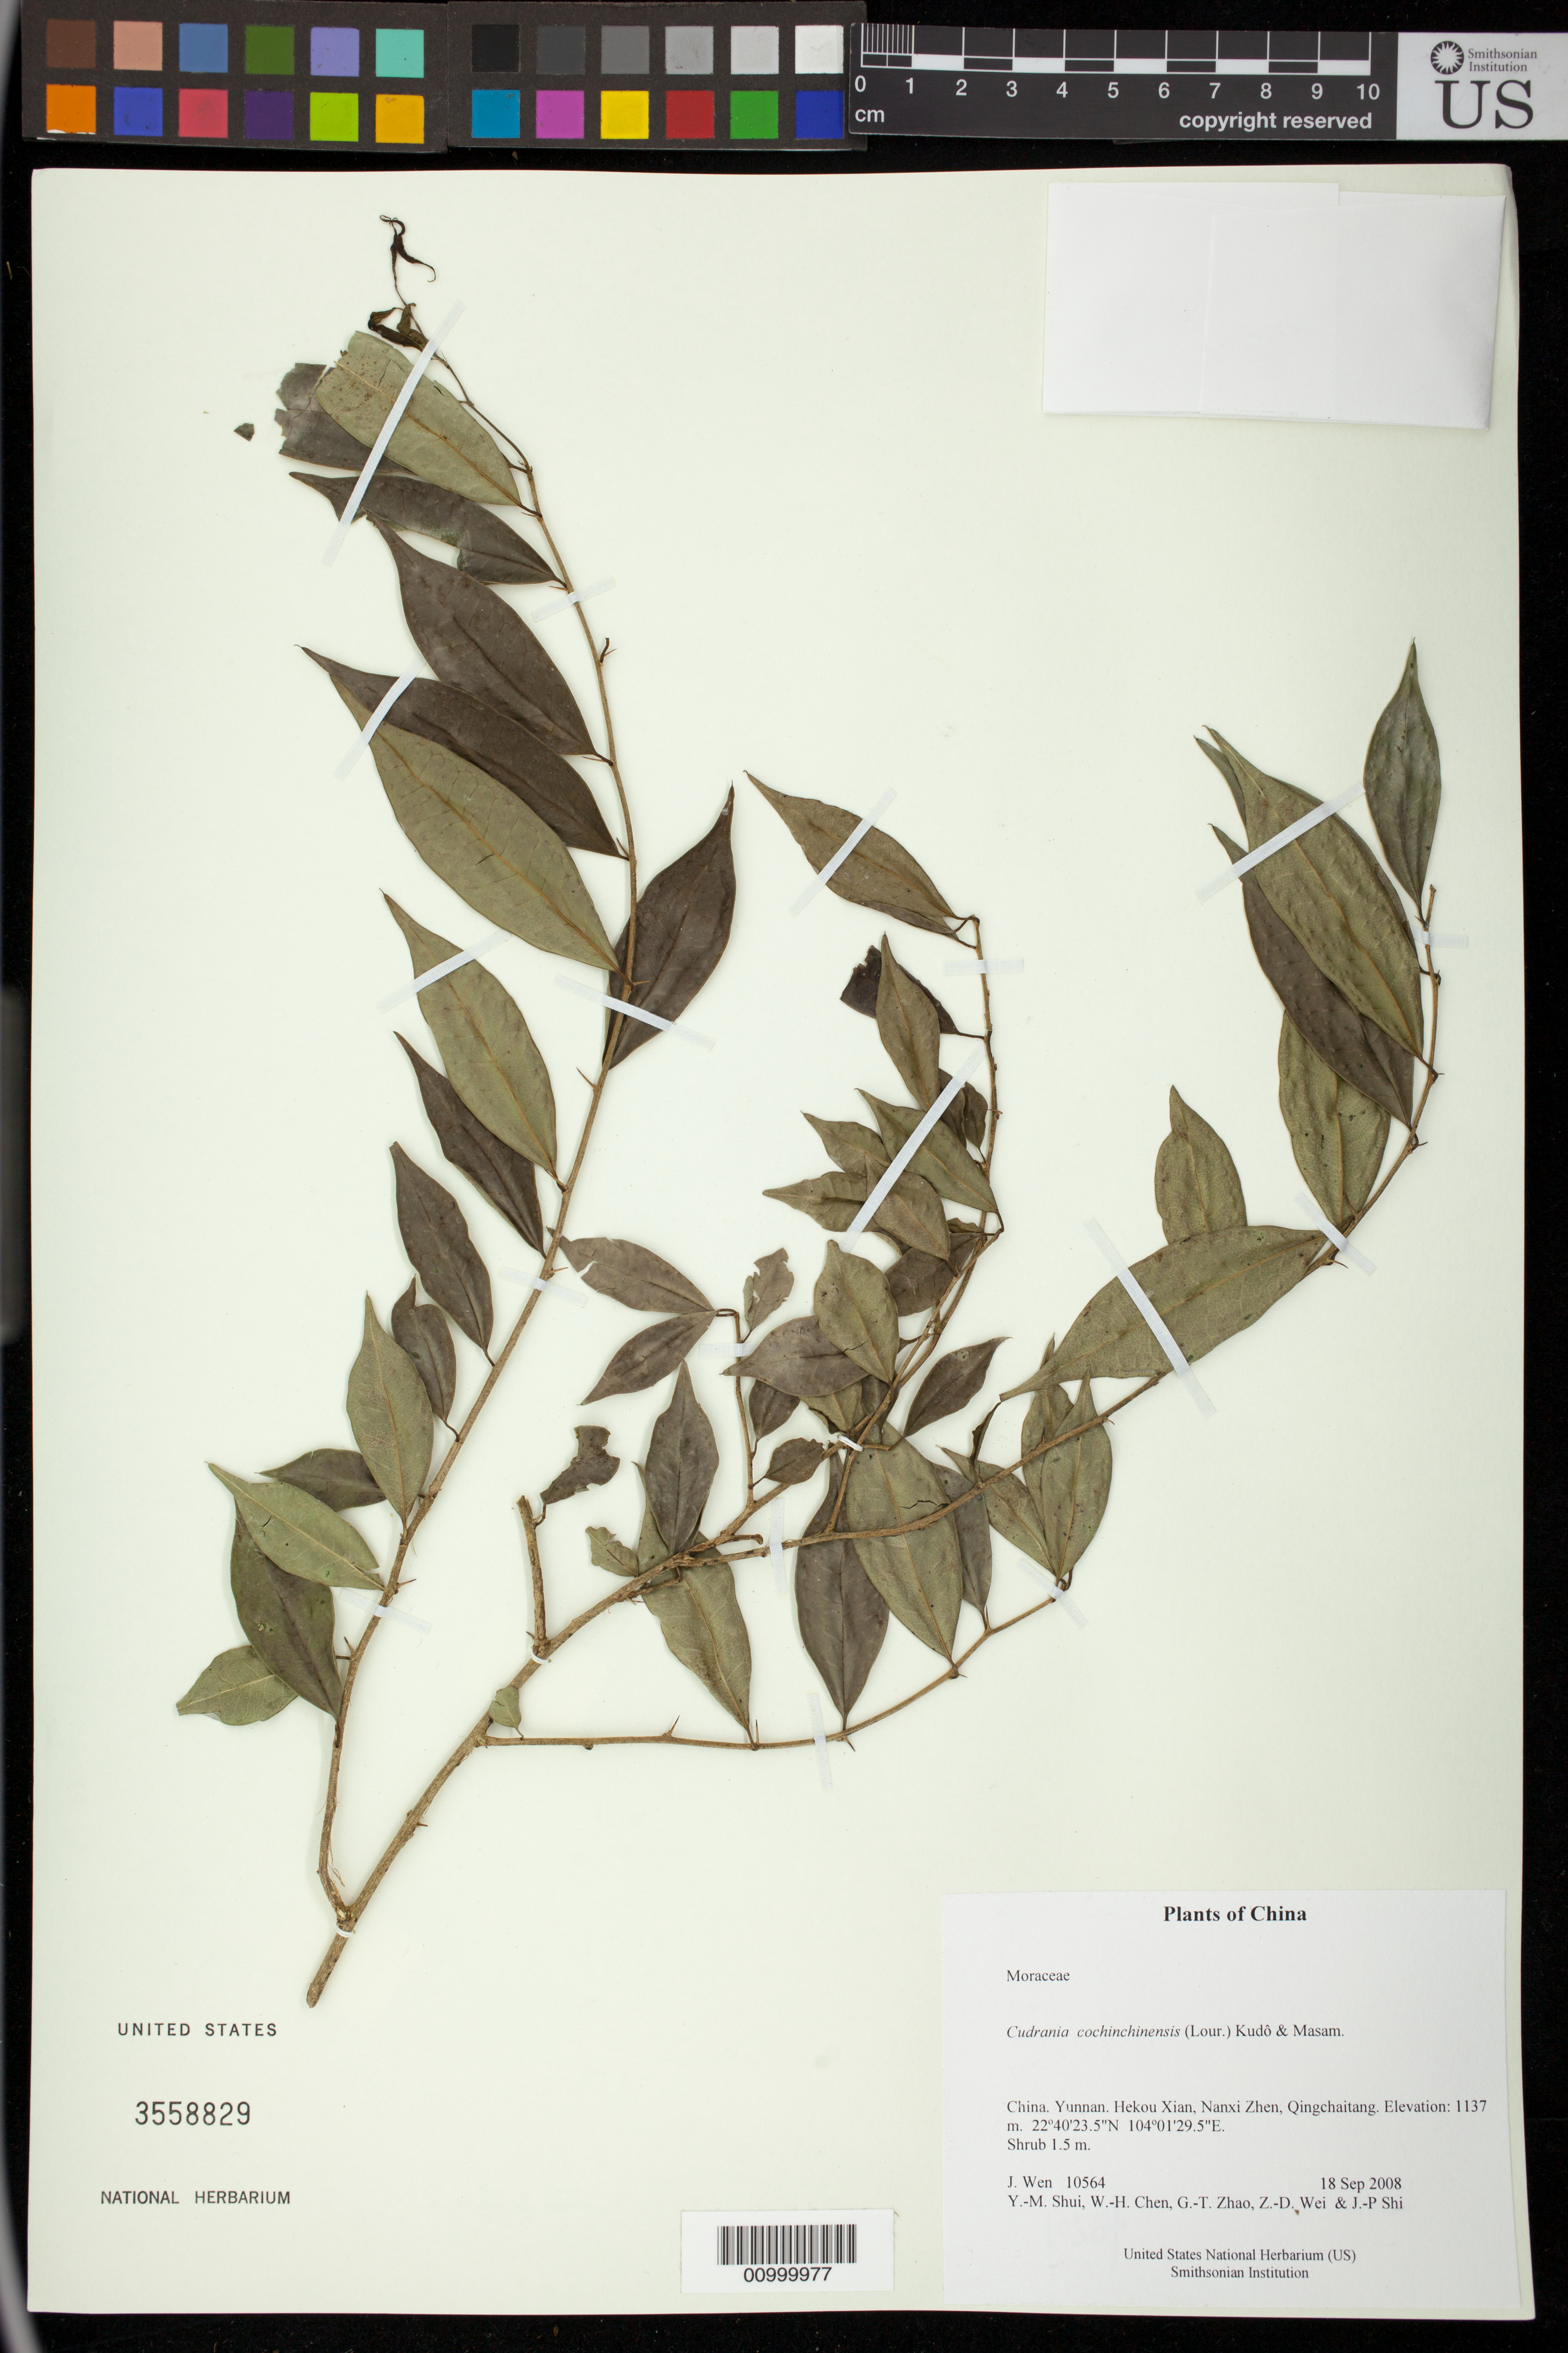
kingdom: Plantae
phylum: Tracheophyta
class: Magnoliopsida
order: Rosales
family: Moraceae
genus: Maclura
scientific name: Maclura cochinchinensis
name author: (Lour.) Corner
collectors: J. Wen, Y. Shui, W. Chen, G. Zhao, Z. Wei & J. Shi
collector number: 10564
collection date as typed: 18 Sep 2008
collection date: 2008-09-18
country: China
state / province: Yunnan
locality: Hekou Xian, Nanxi Zhen, Qingchaitang.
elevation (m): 1137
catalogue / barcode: US 3558829